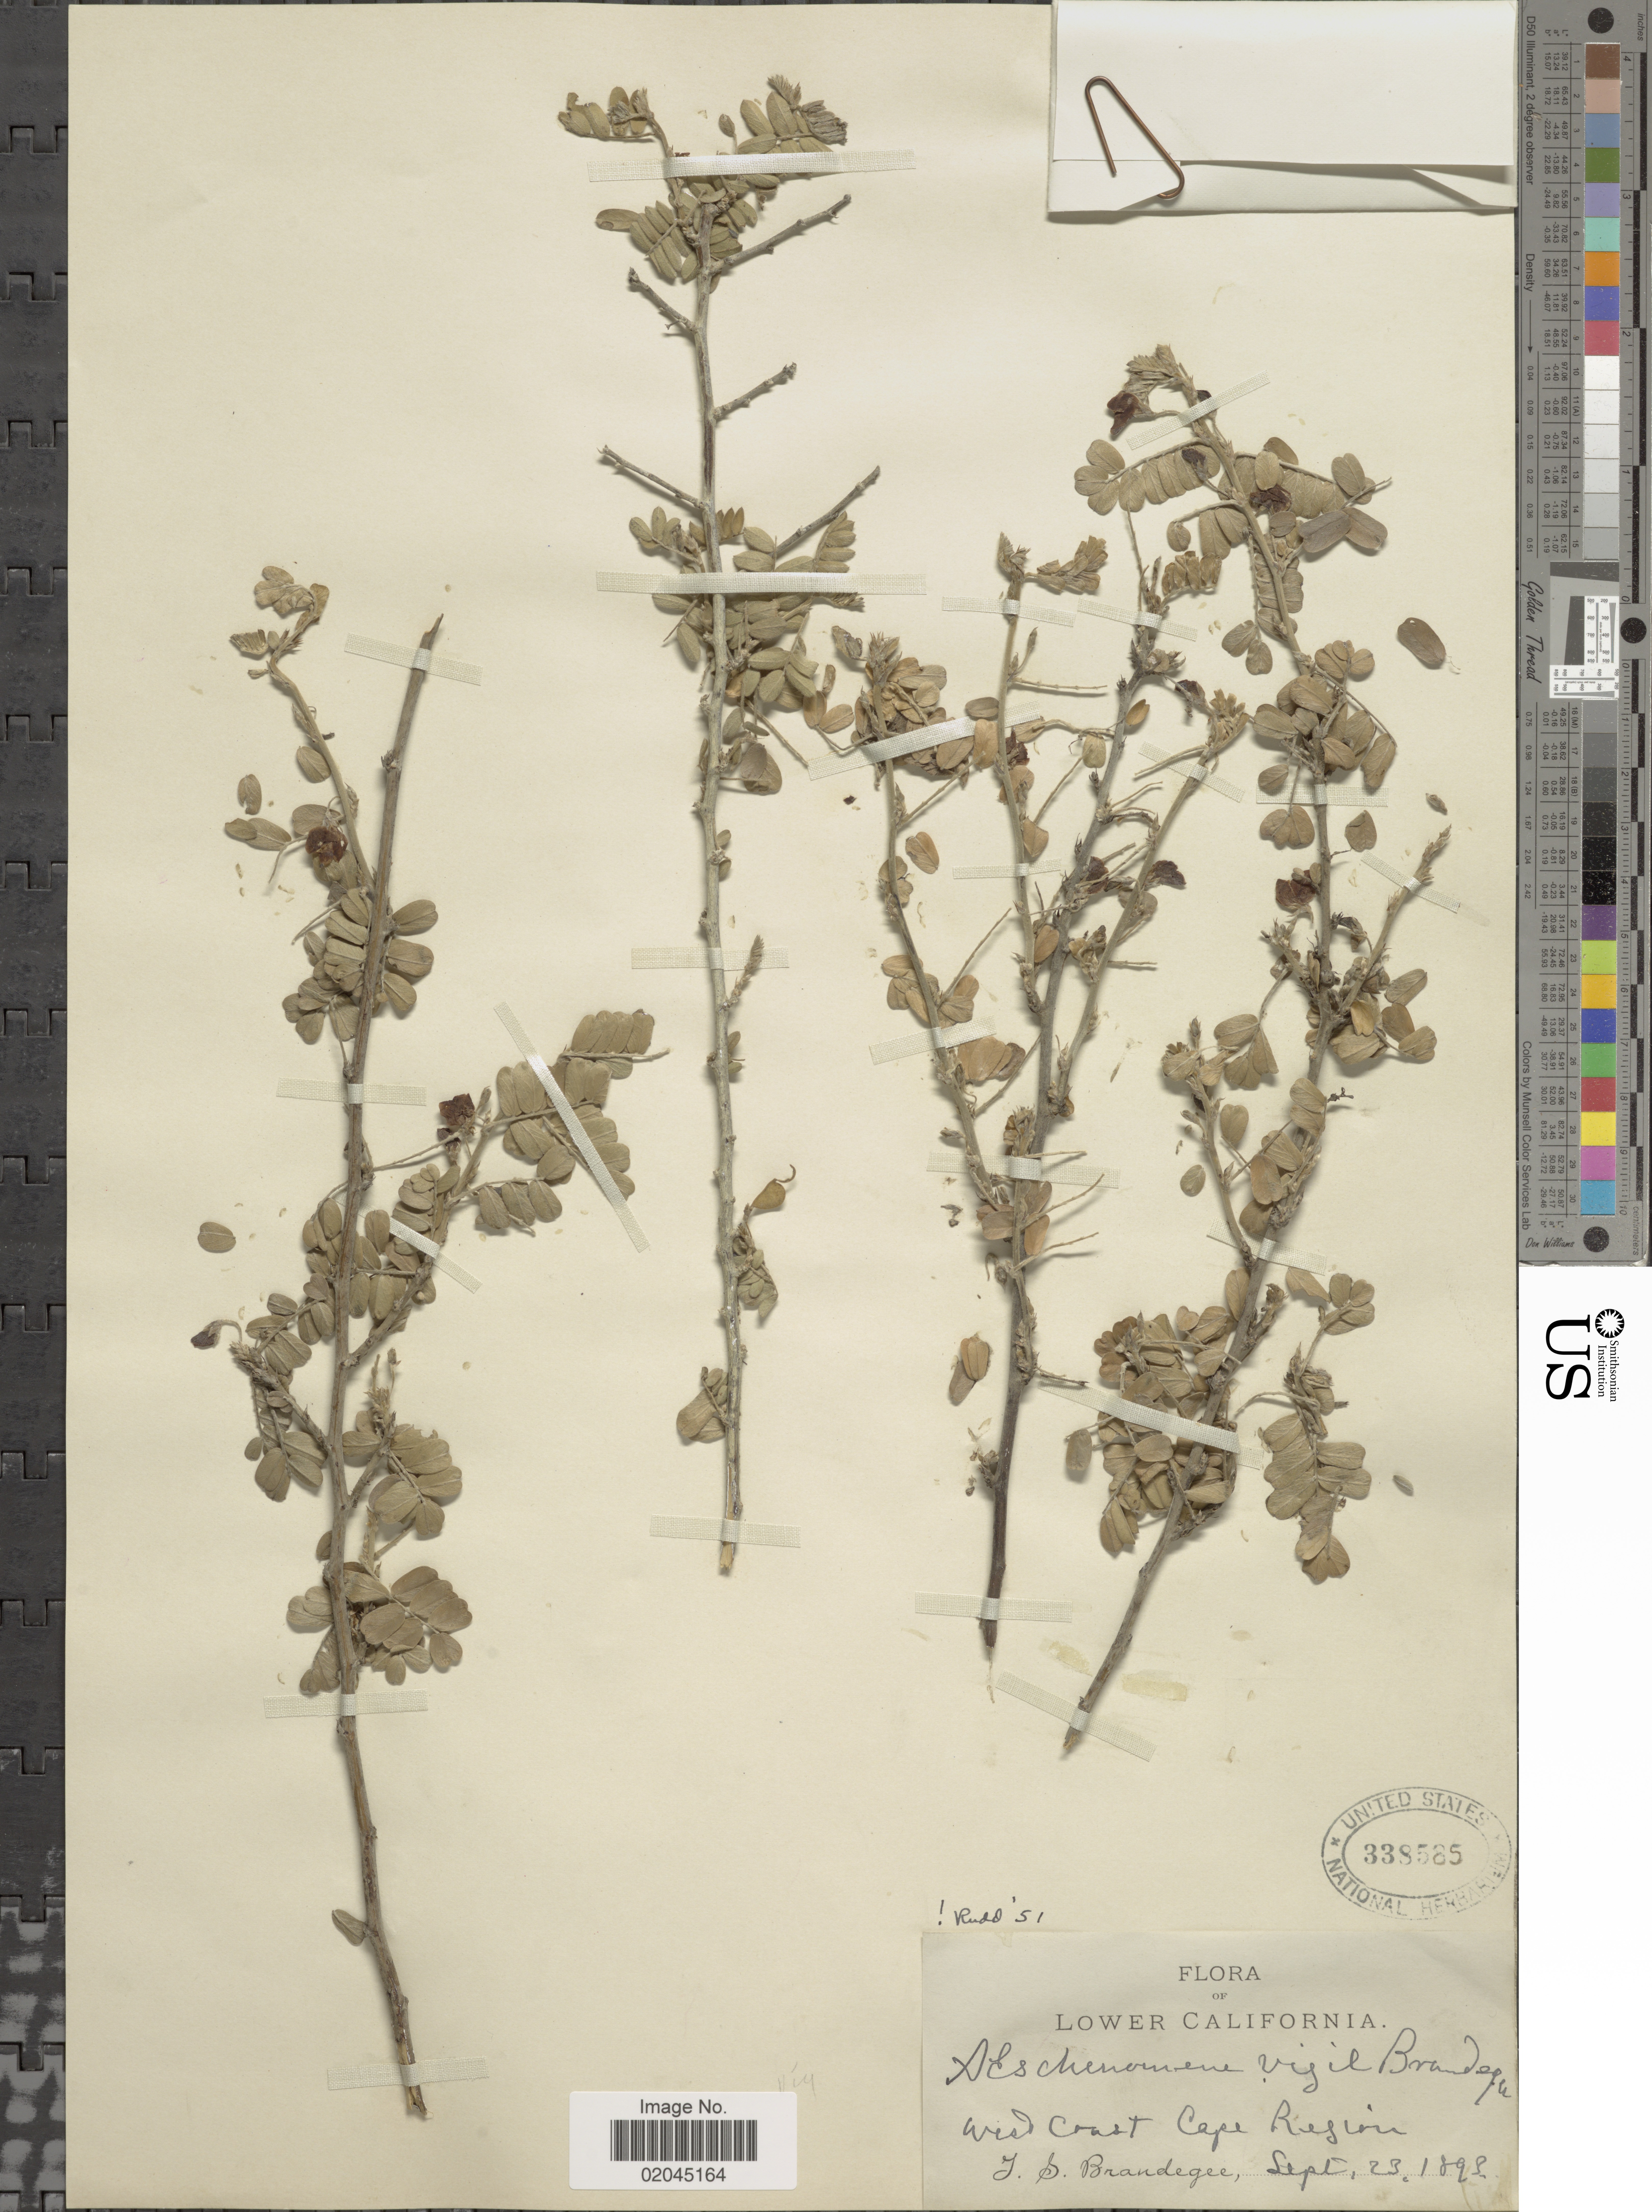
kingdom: Plantae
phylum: Tracheophyta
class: Magnoliopsida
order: Fabales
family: Fabaceae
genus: Aeschynomene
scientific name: Aeschynomene vigil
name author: Brandegee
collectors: T. S. Brandegee (herbarium)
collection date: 1893-09-23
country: Mexico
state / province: Baja California Norte / Baja California Sur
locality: Lower California, West Coast Cape Region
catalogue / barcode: US 338585